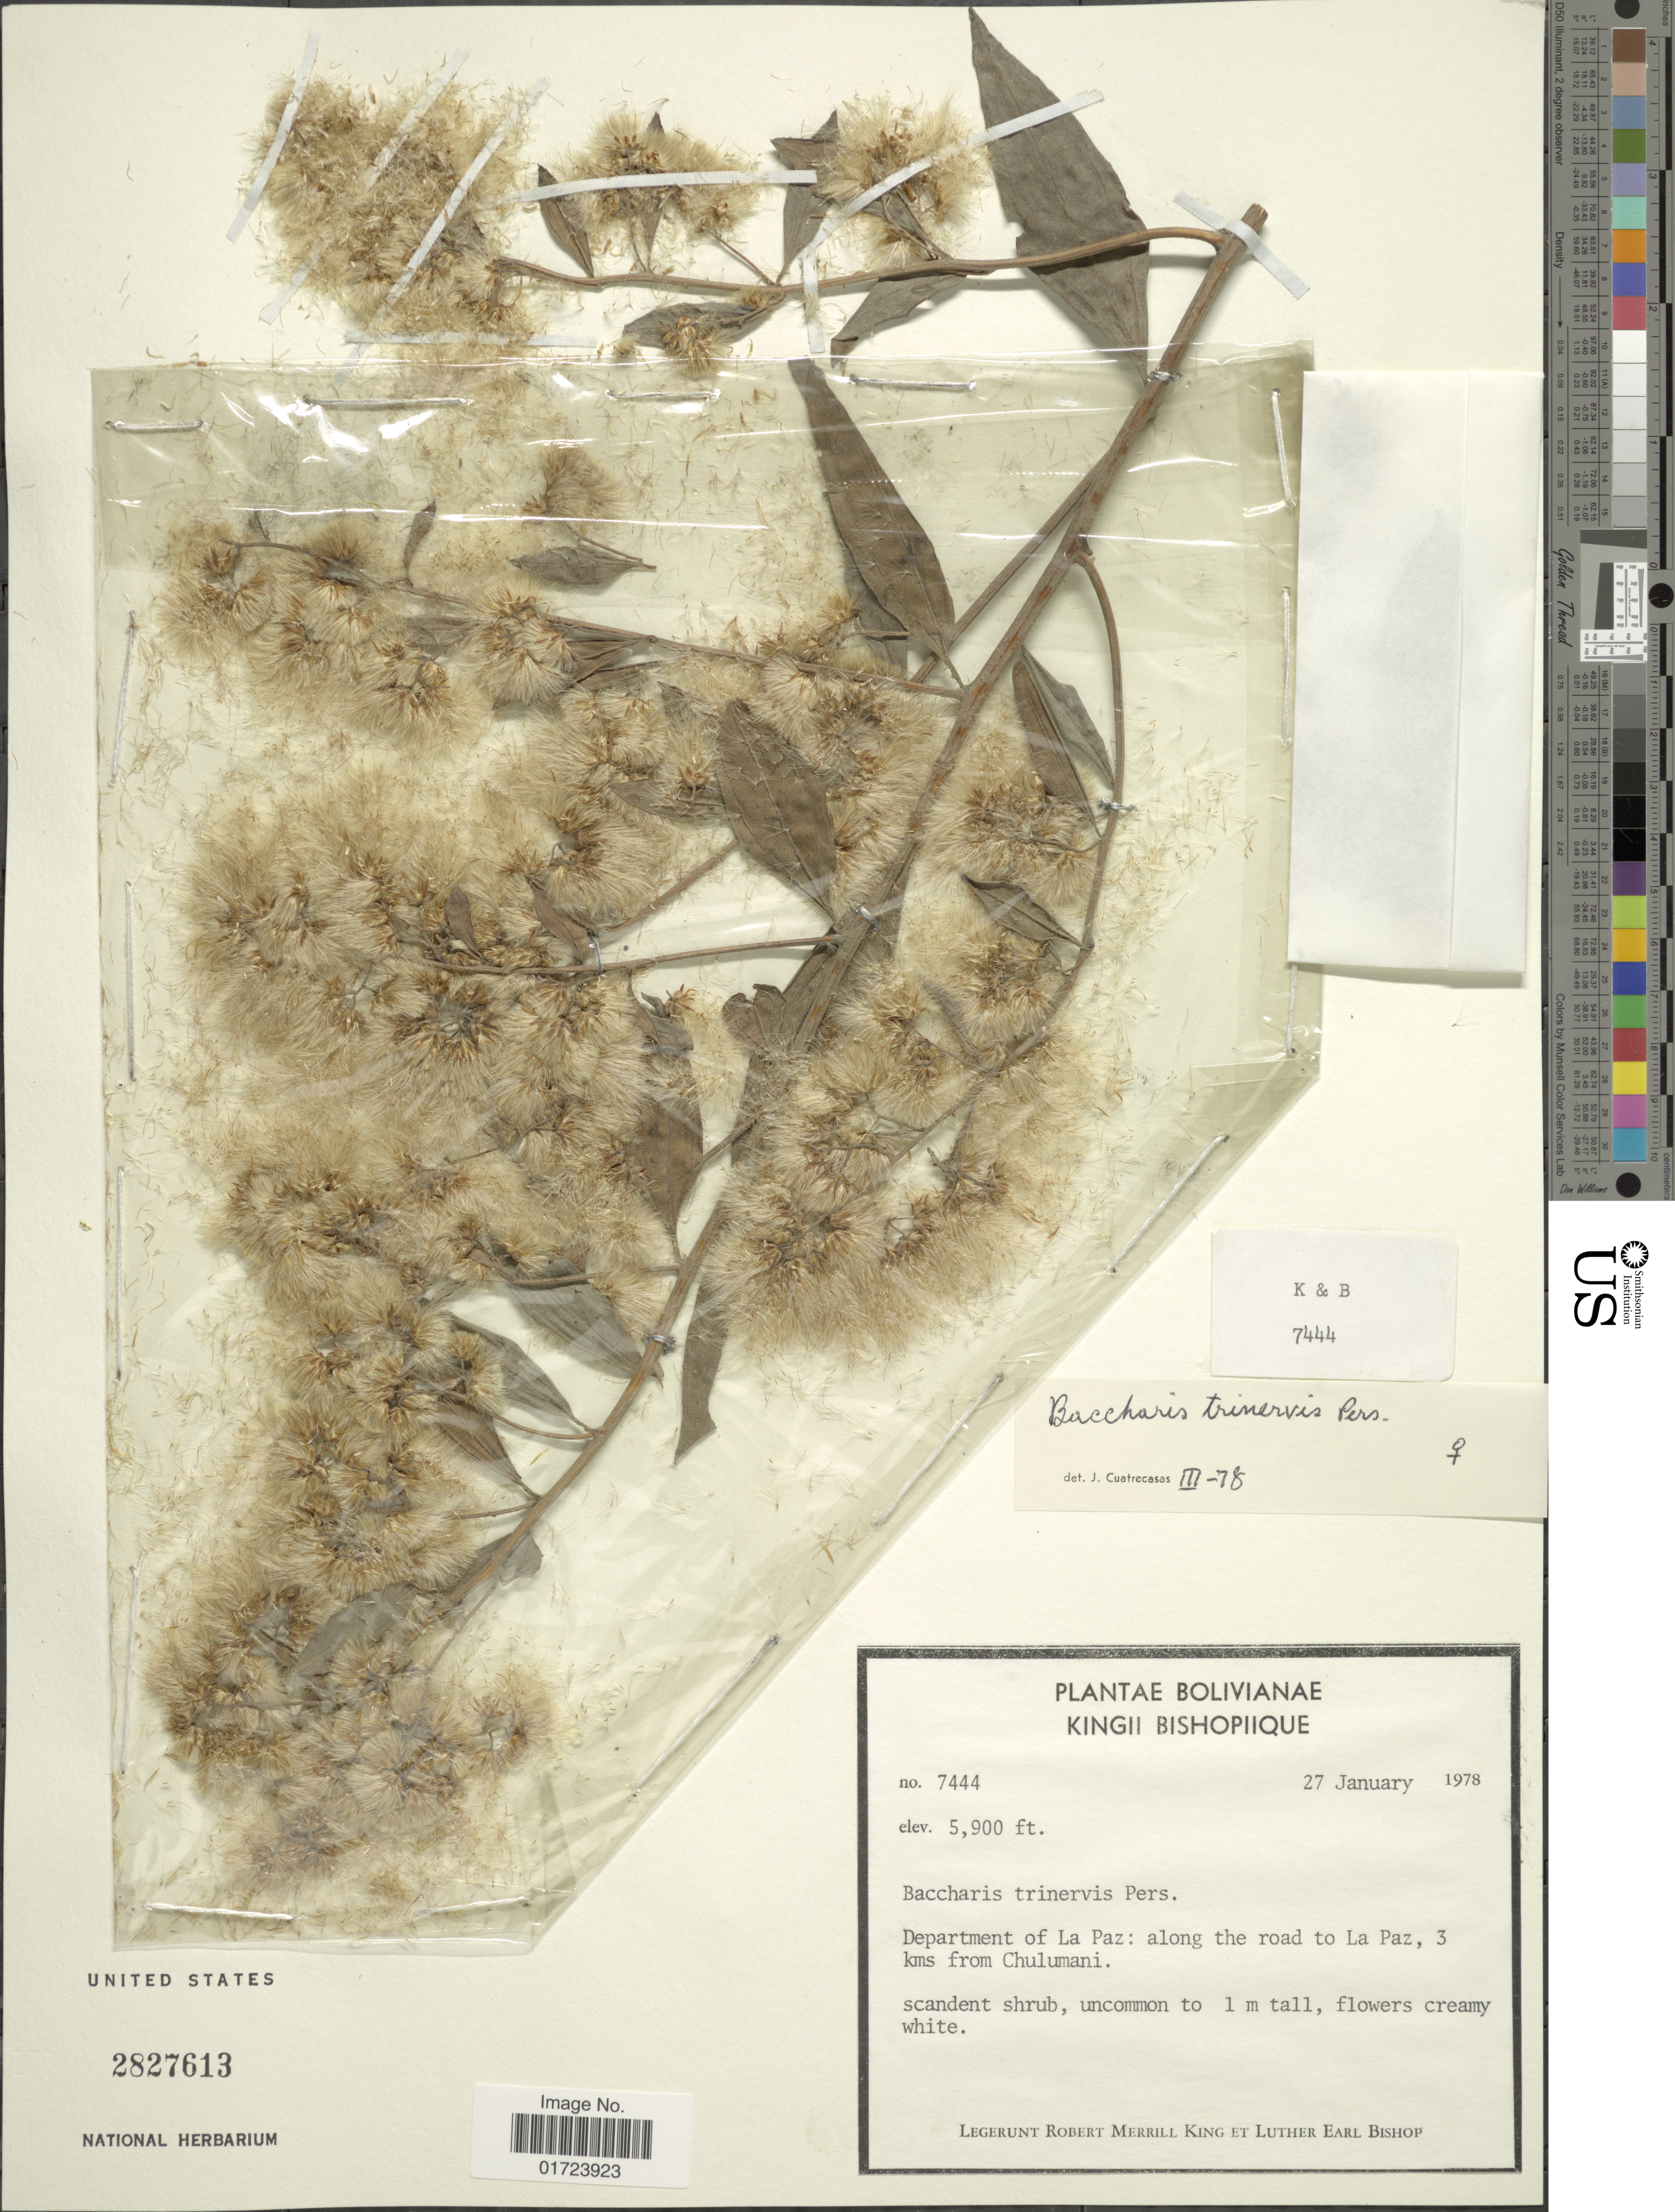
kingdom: Plantae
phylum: Tracheophyta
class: Magnoliopsida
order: Asterales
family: Asteraceae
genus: Baccharis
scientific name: Baccharis trinervis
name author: (Lam.) Pers.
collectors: R. M. King & L. E. Bishop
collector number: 7444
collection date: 1978-01-27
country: Bolivia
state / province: La Paz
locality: Department of La Paz: along the road to La Paz, 3 kms from Chulumani.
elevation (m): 1798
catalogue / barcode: US 2827613